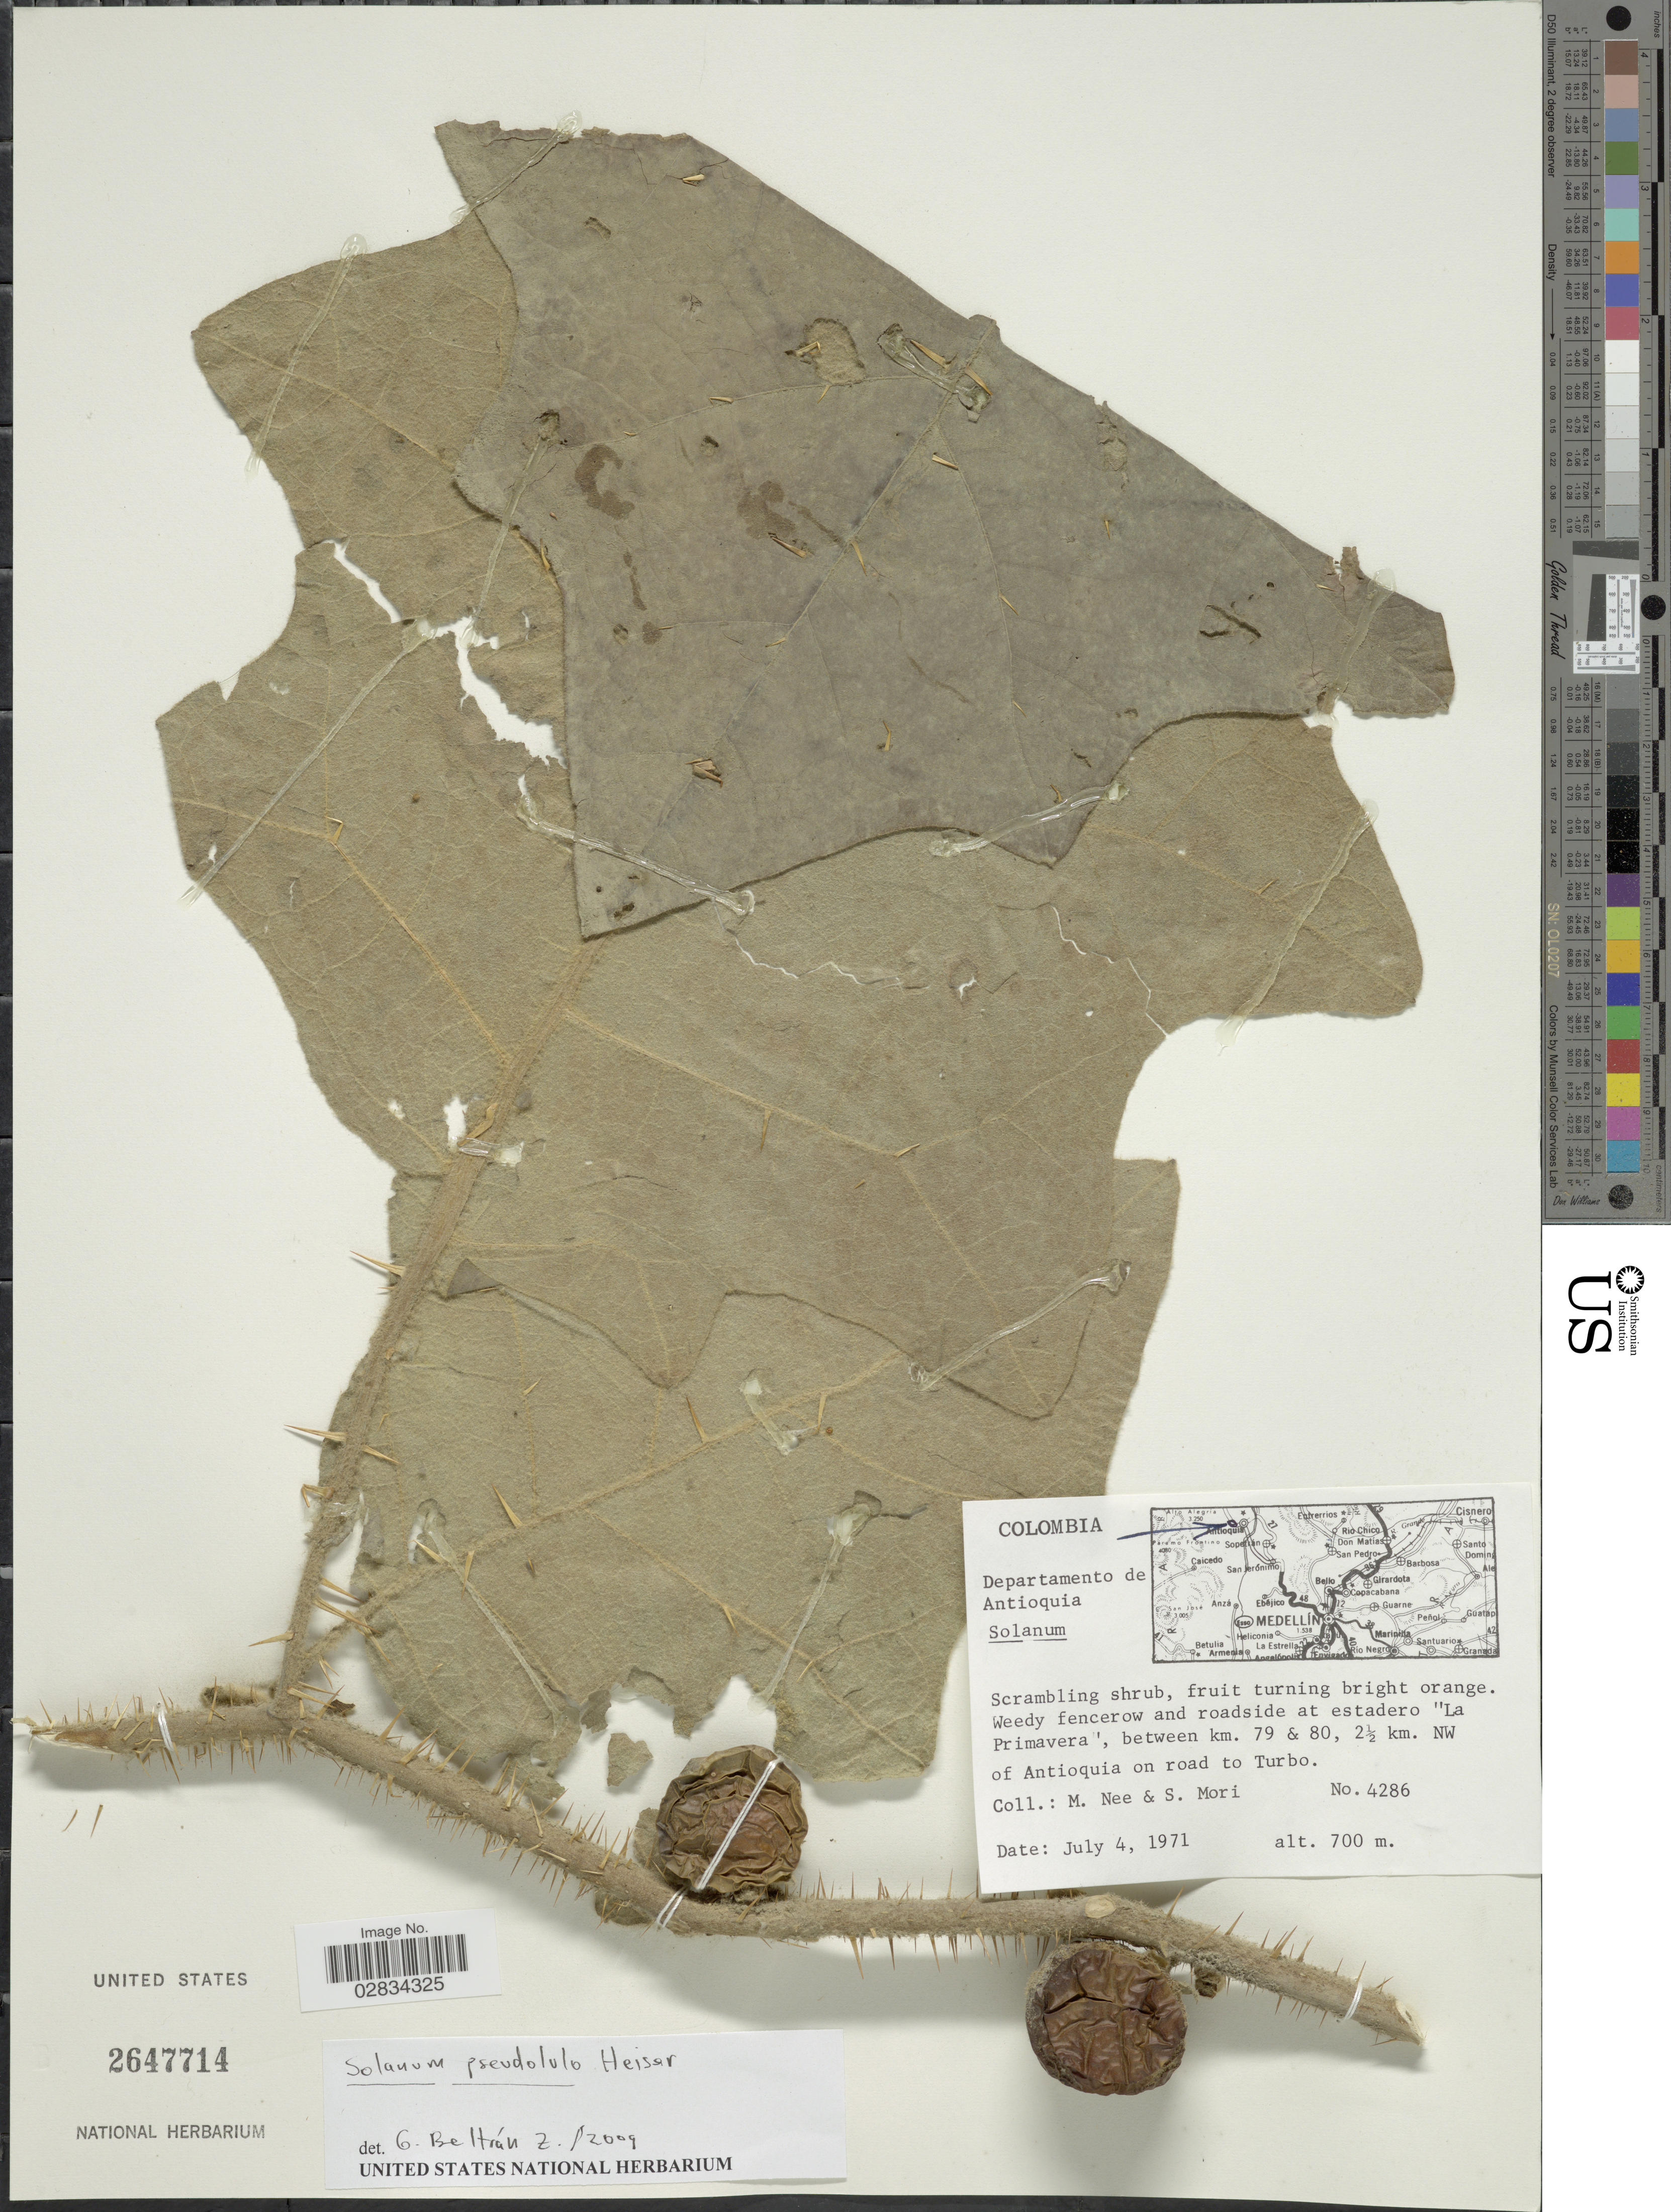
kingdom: Plantae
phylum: Tracheophyta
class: Magnoliopsida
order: Solanales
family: Solanaceae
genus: Solanum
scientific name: Solanum pseudolulo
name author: Heiser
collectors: M. Nee & S. Mori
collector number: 4286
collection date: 1971-07-04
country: Colombia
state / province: Antioquia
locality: Departamento de Antioquia. Weedy fencerow and roadside at estadero "La Primavera", between km. 79 & 80, 2½ km. NW of Antioquia on road to Turbo.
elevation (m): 700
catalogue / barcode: US 2647714